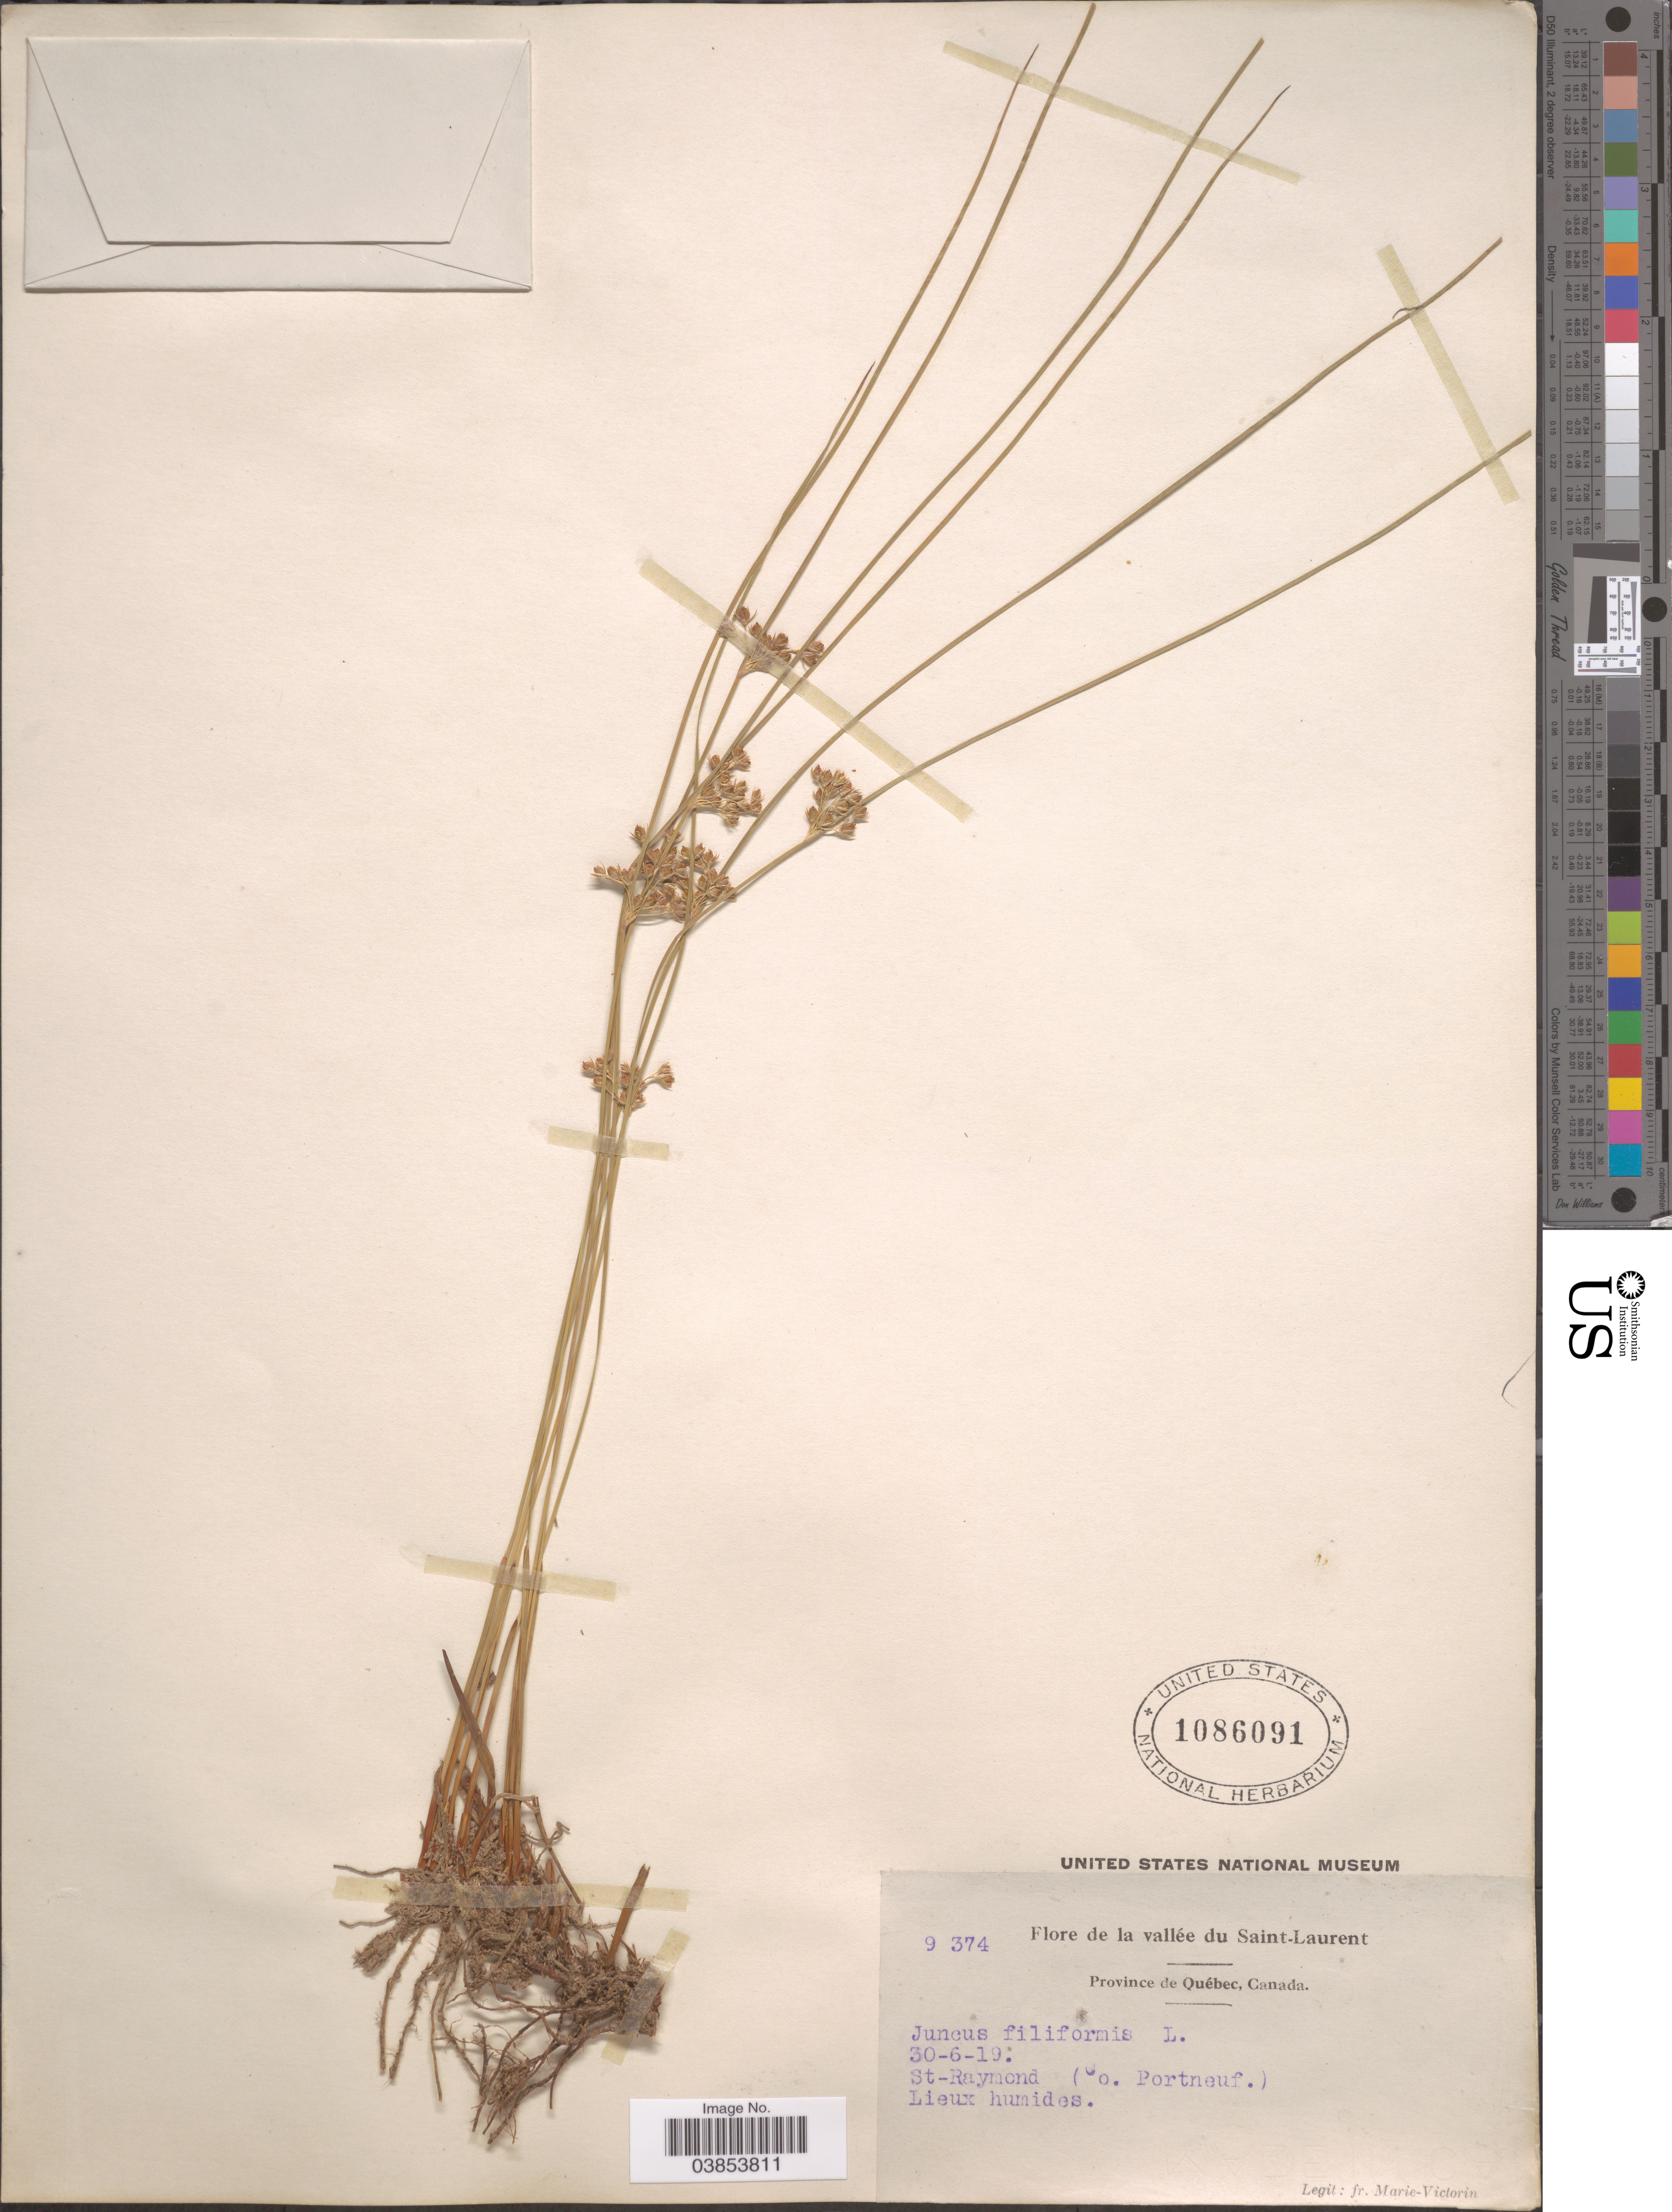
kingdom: Plantae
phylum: Tracheophyta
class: Liliopsida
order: Poales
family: Juncaceae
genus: Juncus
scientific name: Juncus filiformis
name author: L.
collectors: Fr. Marie-Victorin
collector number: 9374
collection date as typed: Transcribed d/m/y: 30/6/19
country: Canada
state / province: Quebec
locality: Vallée du Saint-Laurent. St-Raymond (Co. Portneuf.).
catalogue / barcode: US 1086091